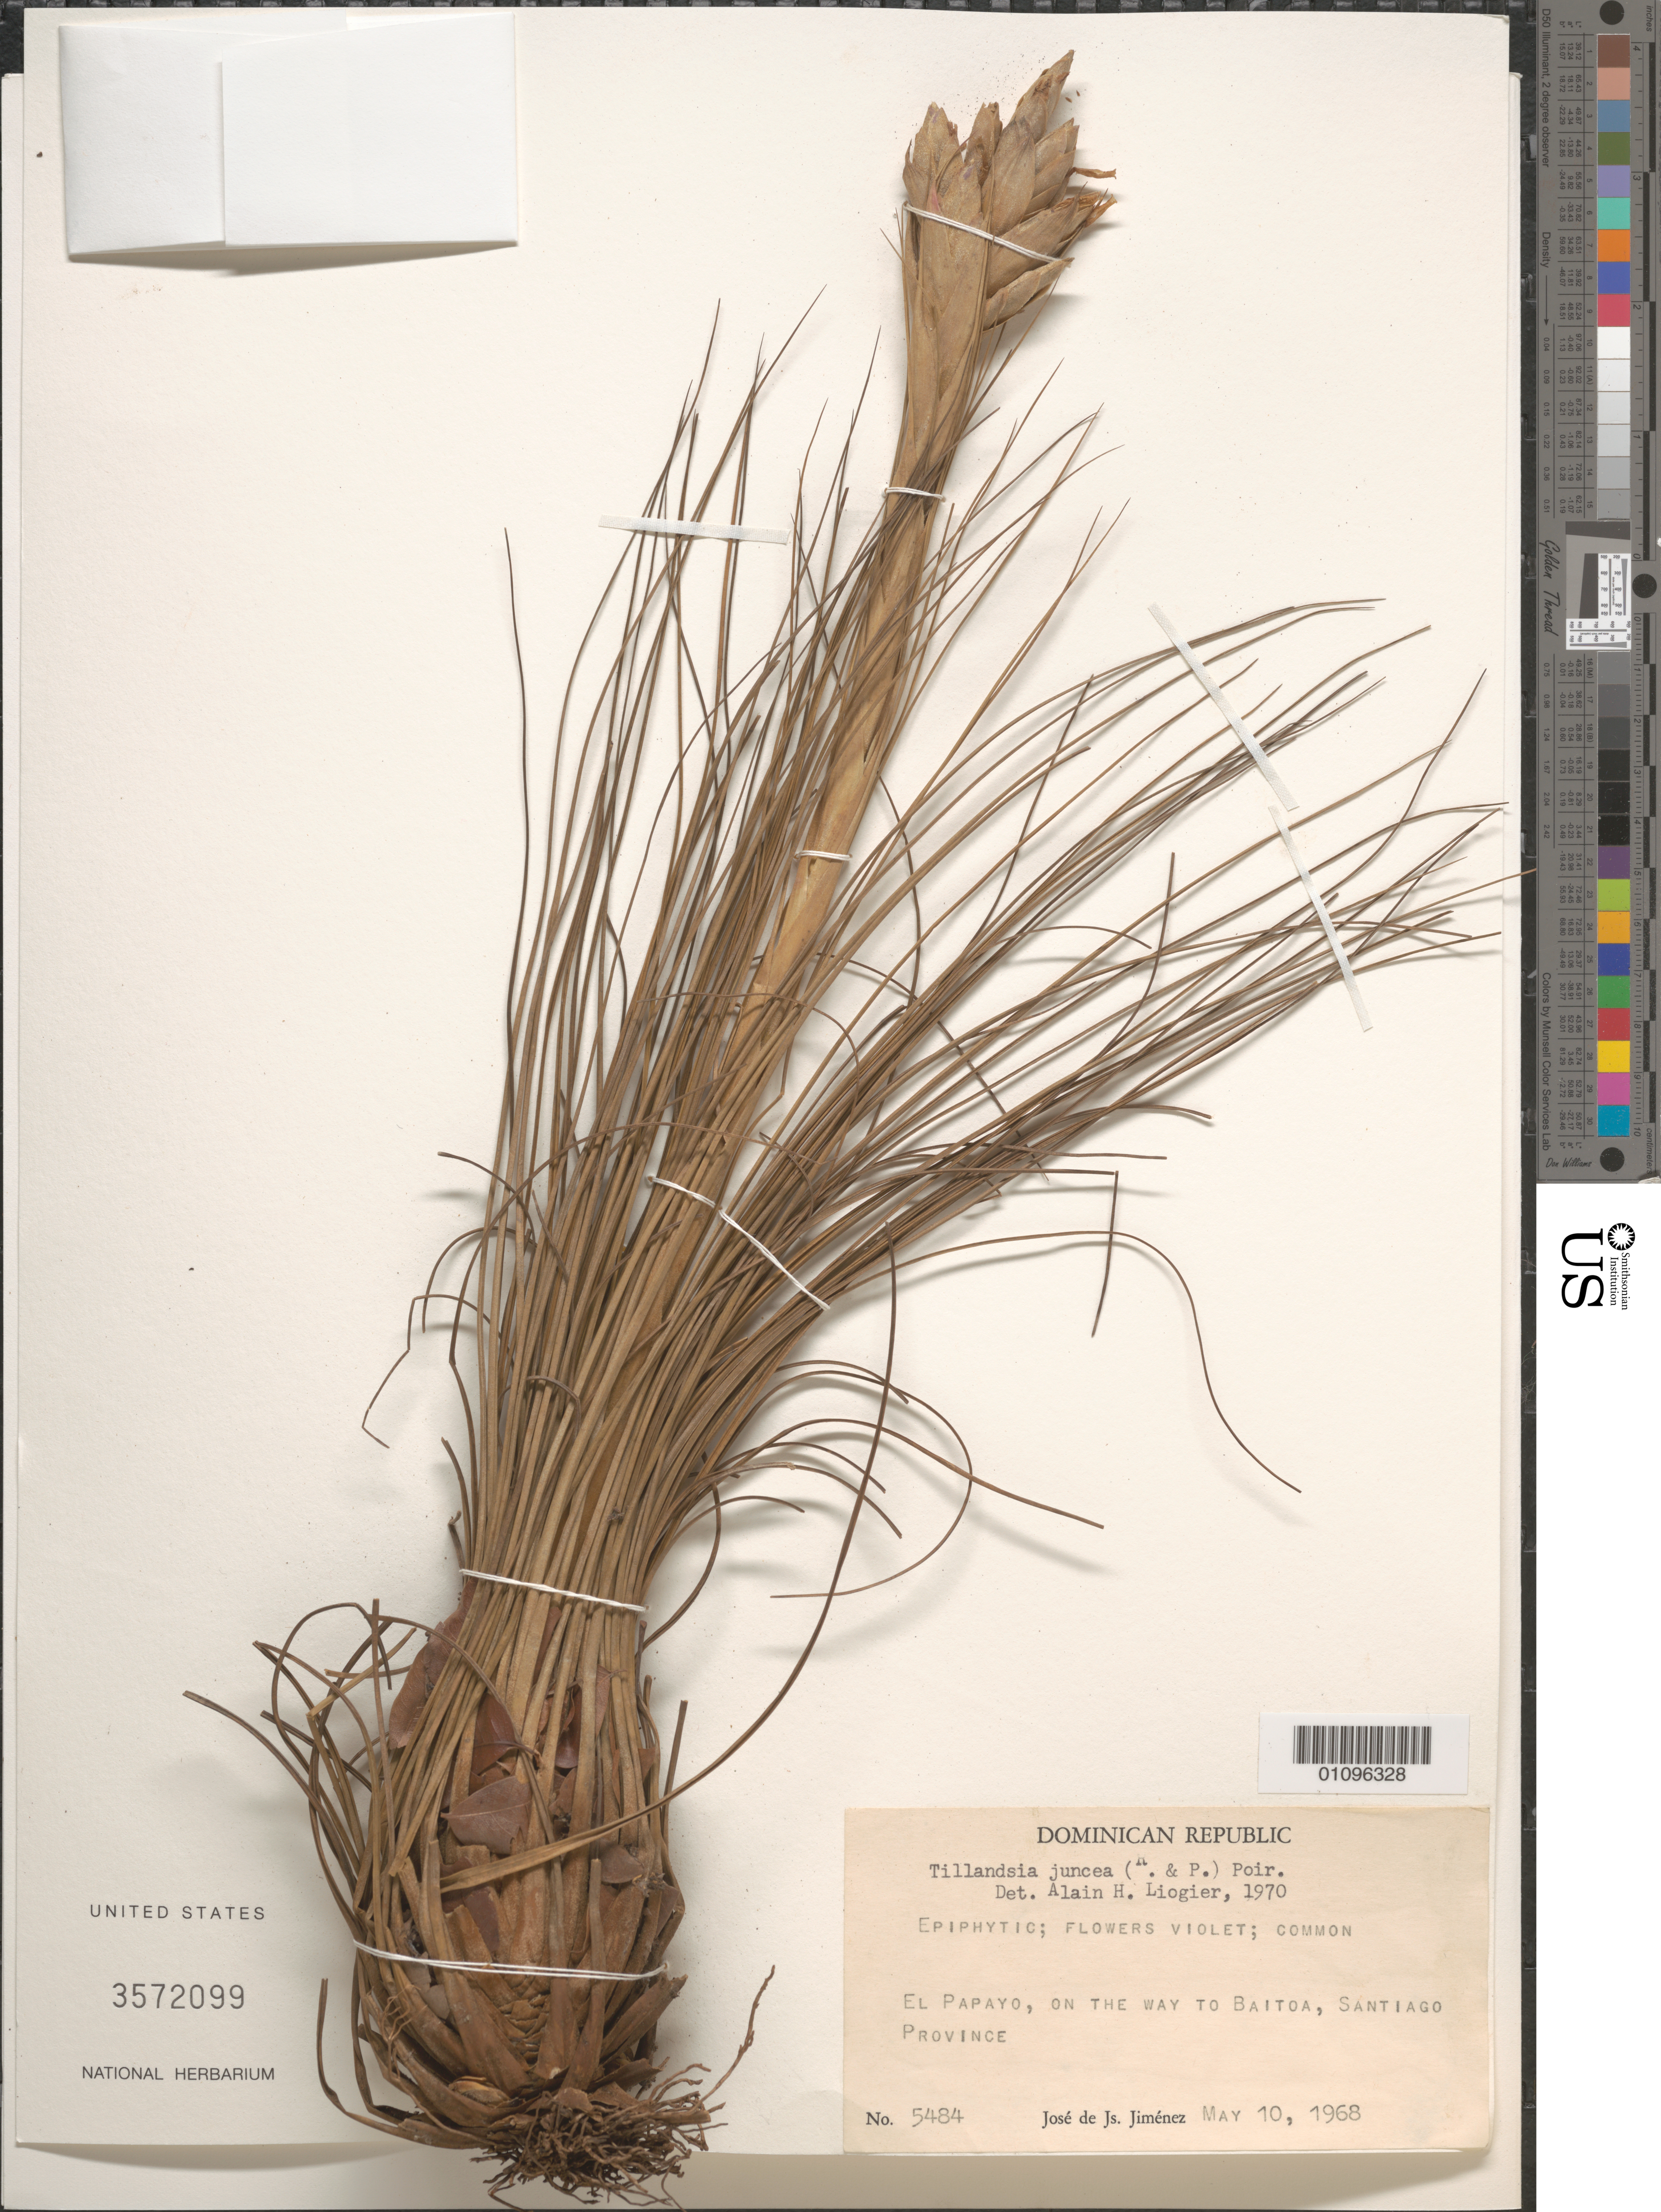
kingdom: Plantae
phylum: Tracheophyta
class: Liliopsida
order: Poales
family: Bromeliaceae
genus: Tillandsia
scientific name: Tillandsia juncea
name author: (Ruiz & Pav.) Poir.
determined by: Liogier, Alain H.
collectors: J. J. Jiménez Almonte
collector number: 5484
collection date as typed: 10 May 1968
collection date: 1968-05-10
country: Dominican Republic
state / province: Santiago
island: Hispaniola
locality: El Papayo, on the way to Baitoa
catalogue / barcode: US 3572099